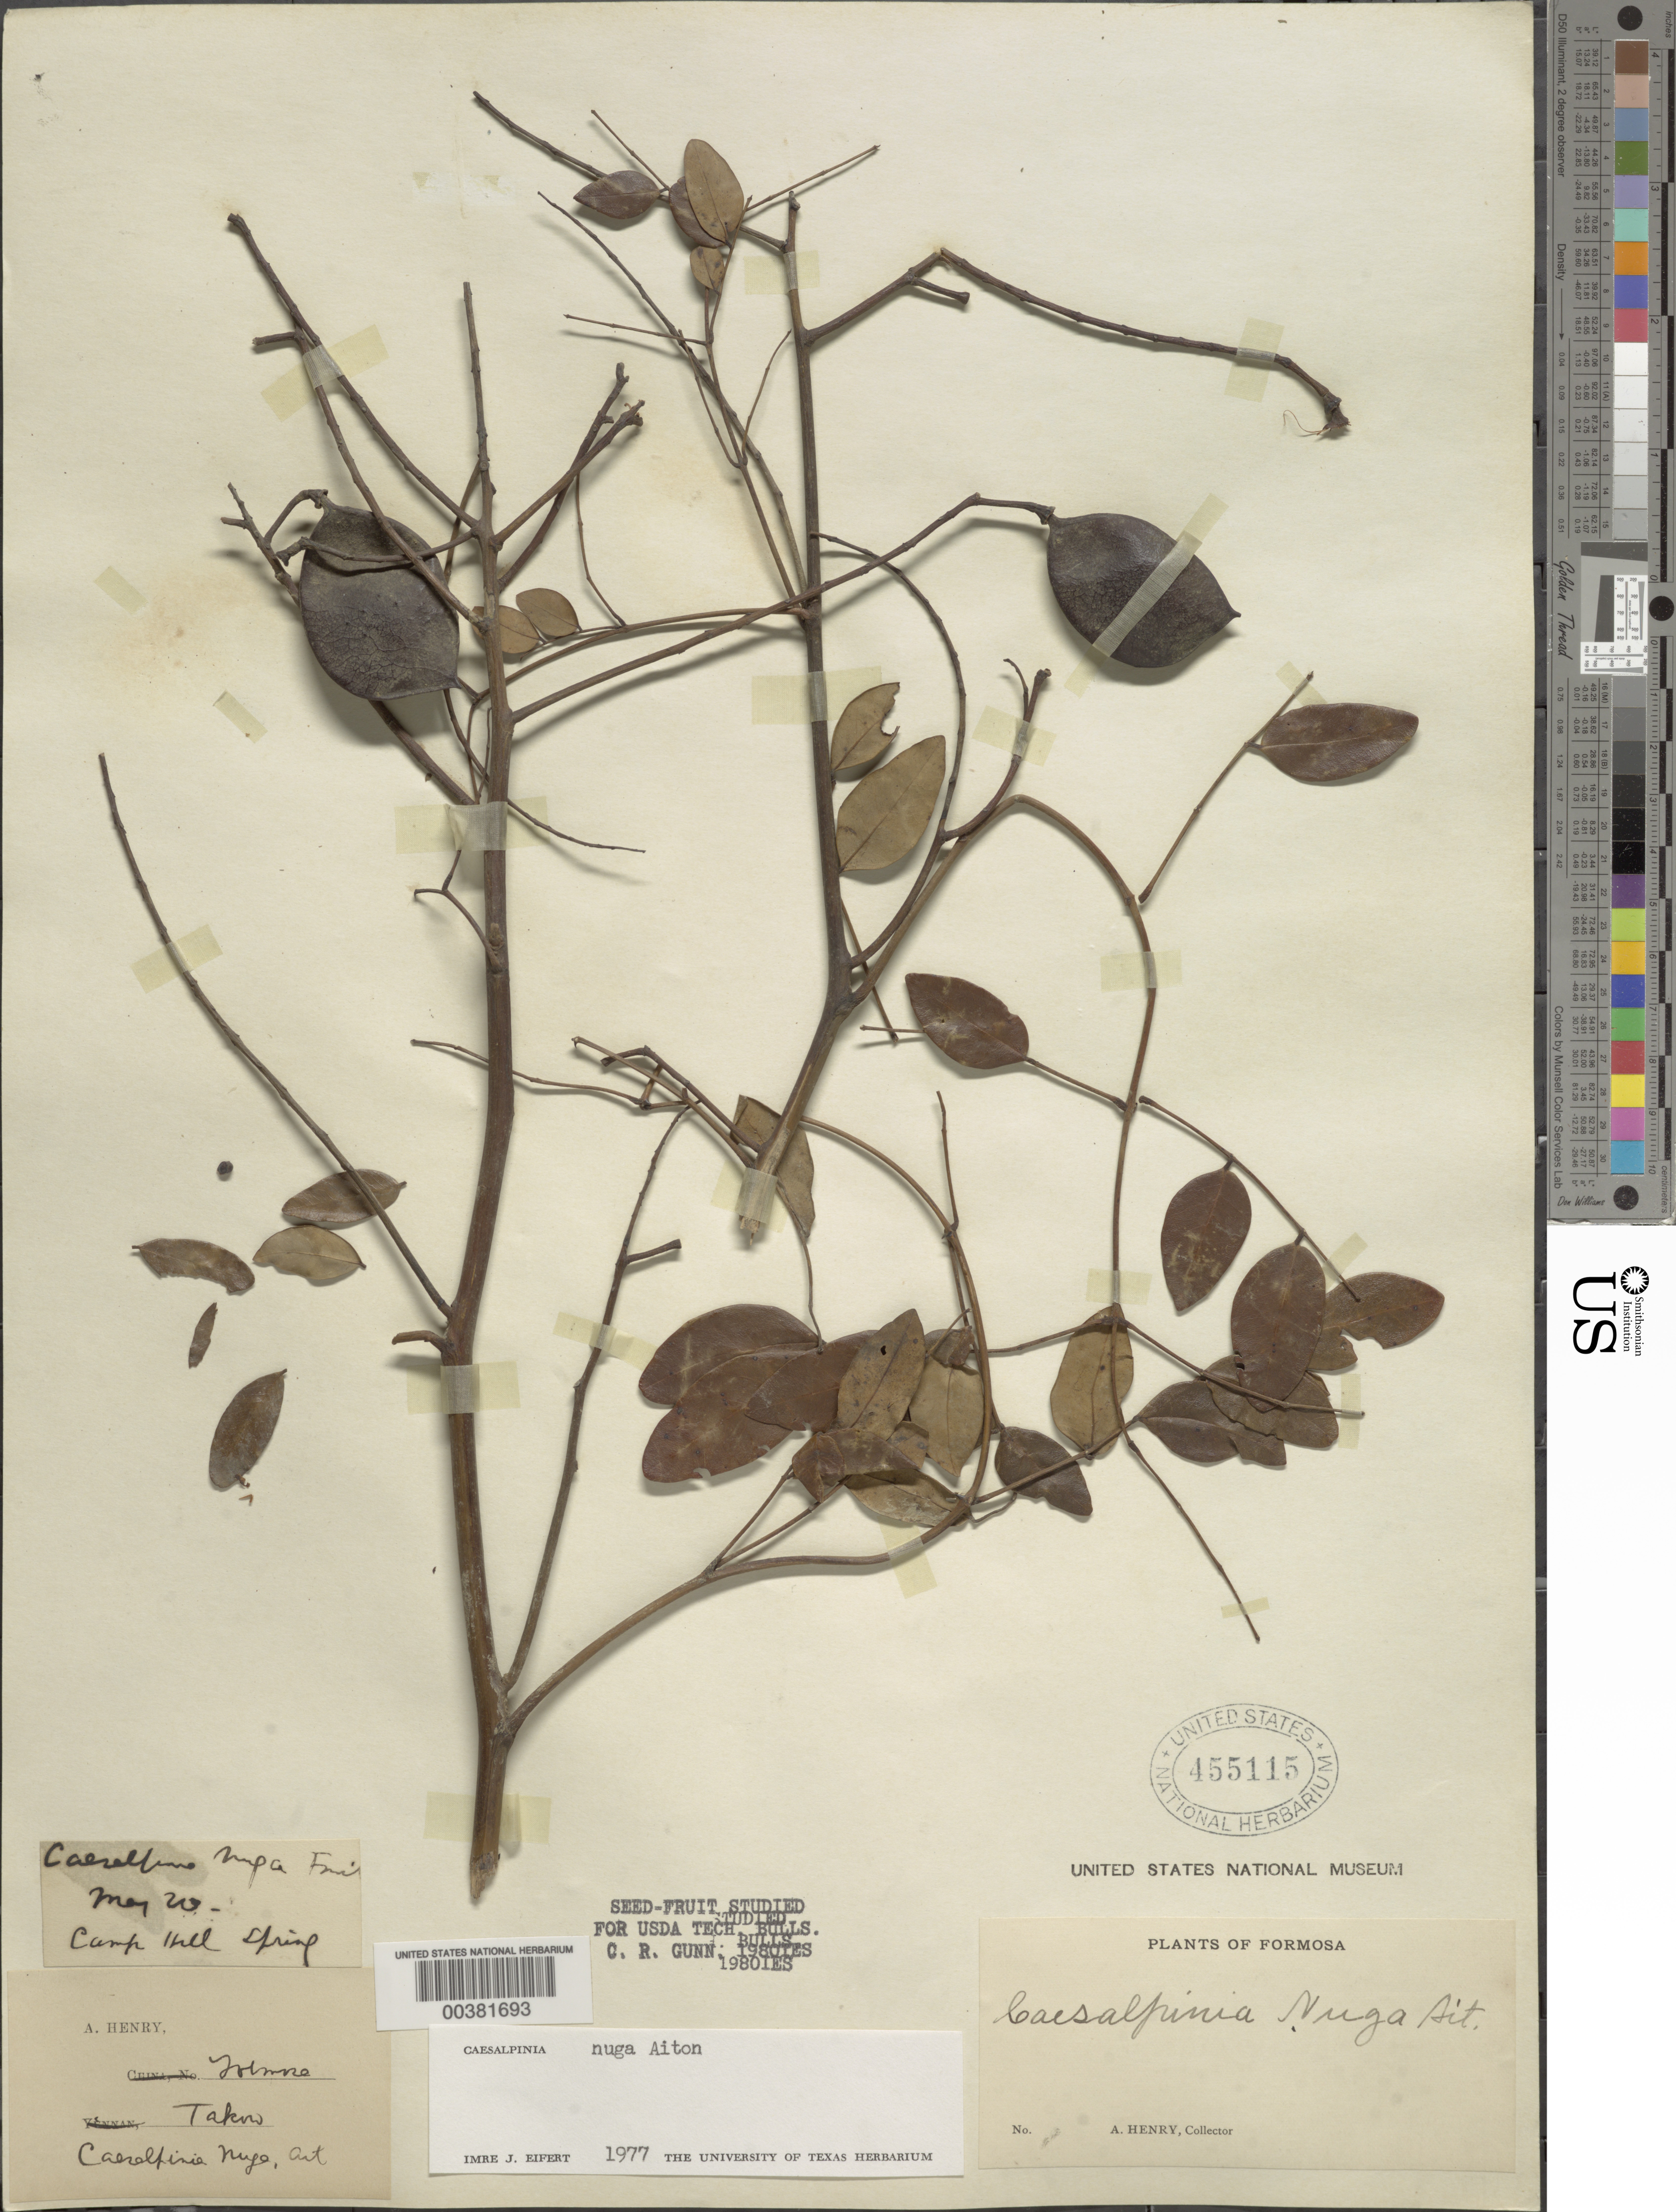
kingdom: Plantae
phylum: Tracheophyta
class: Magnoliopsida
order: Fabales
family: Fabaceae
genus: Ticanto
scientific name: Ticanto crista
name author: (L.) R. Clark & Gagnon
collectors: A. Henry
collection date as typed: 20 May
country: Taiwan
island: Taiwan [Formosa]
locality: Takow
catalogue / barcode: US 455115